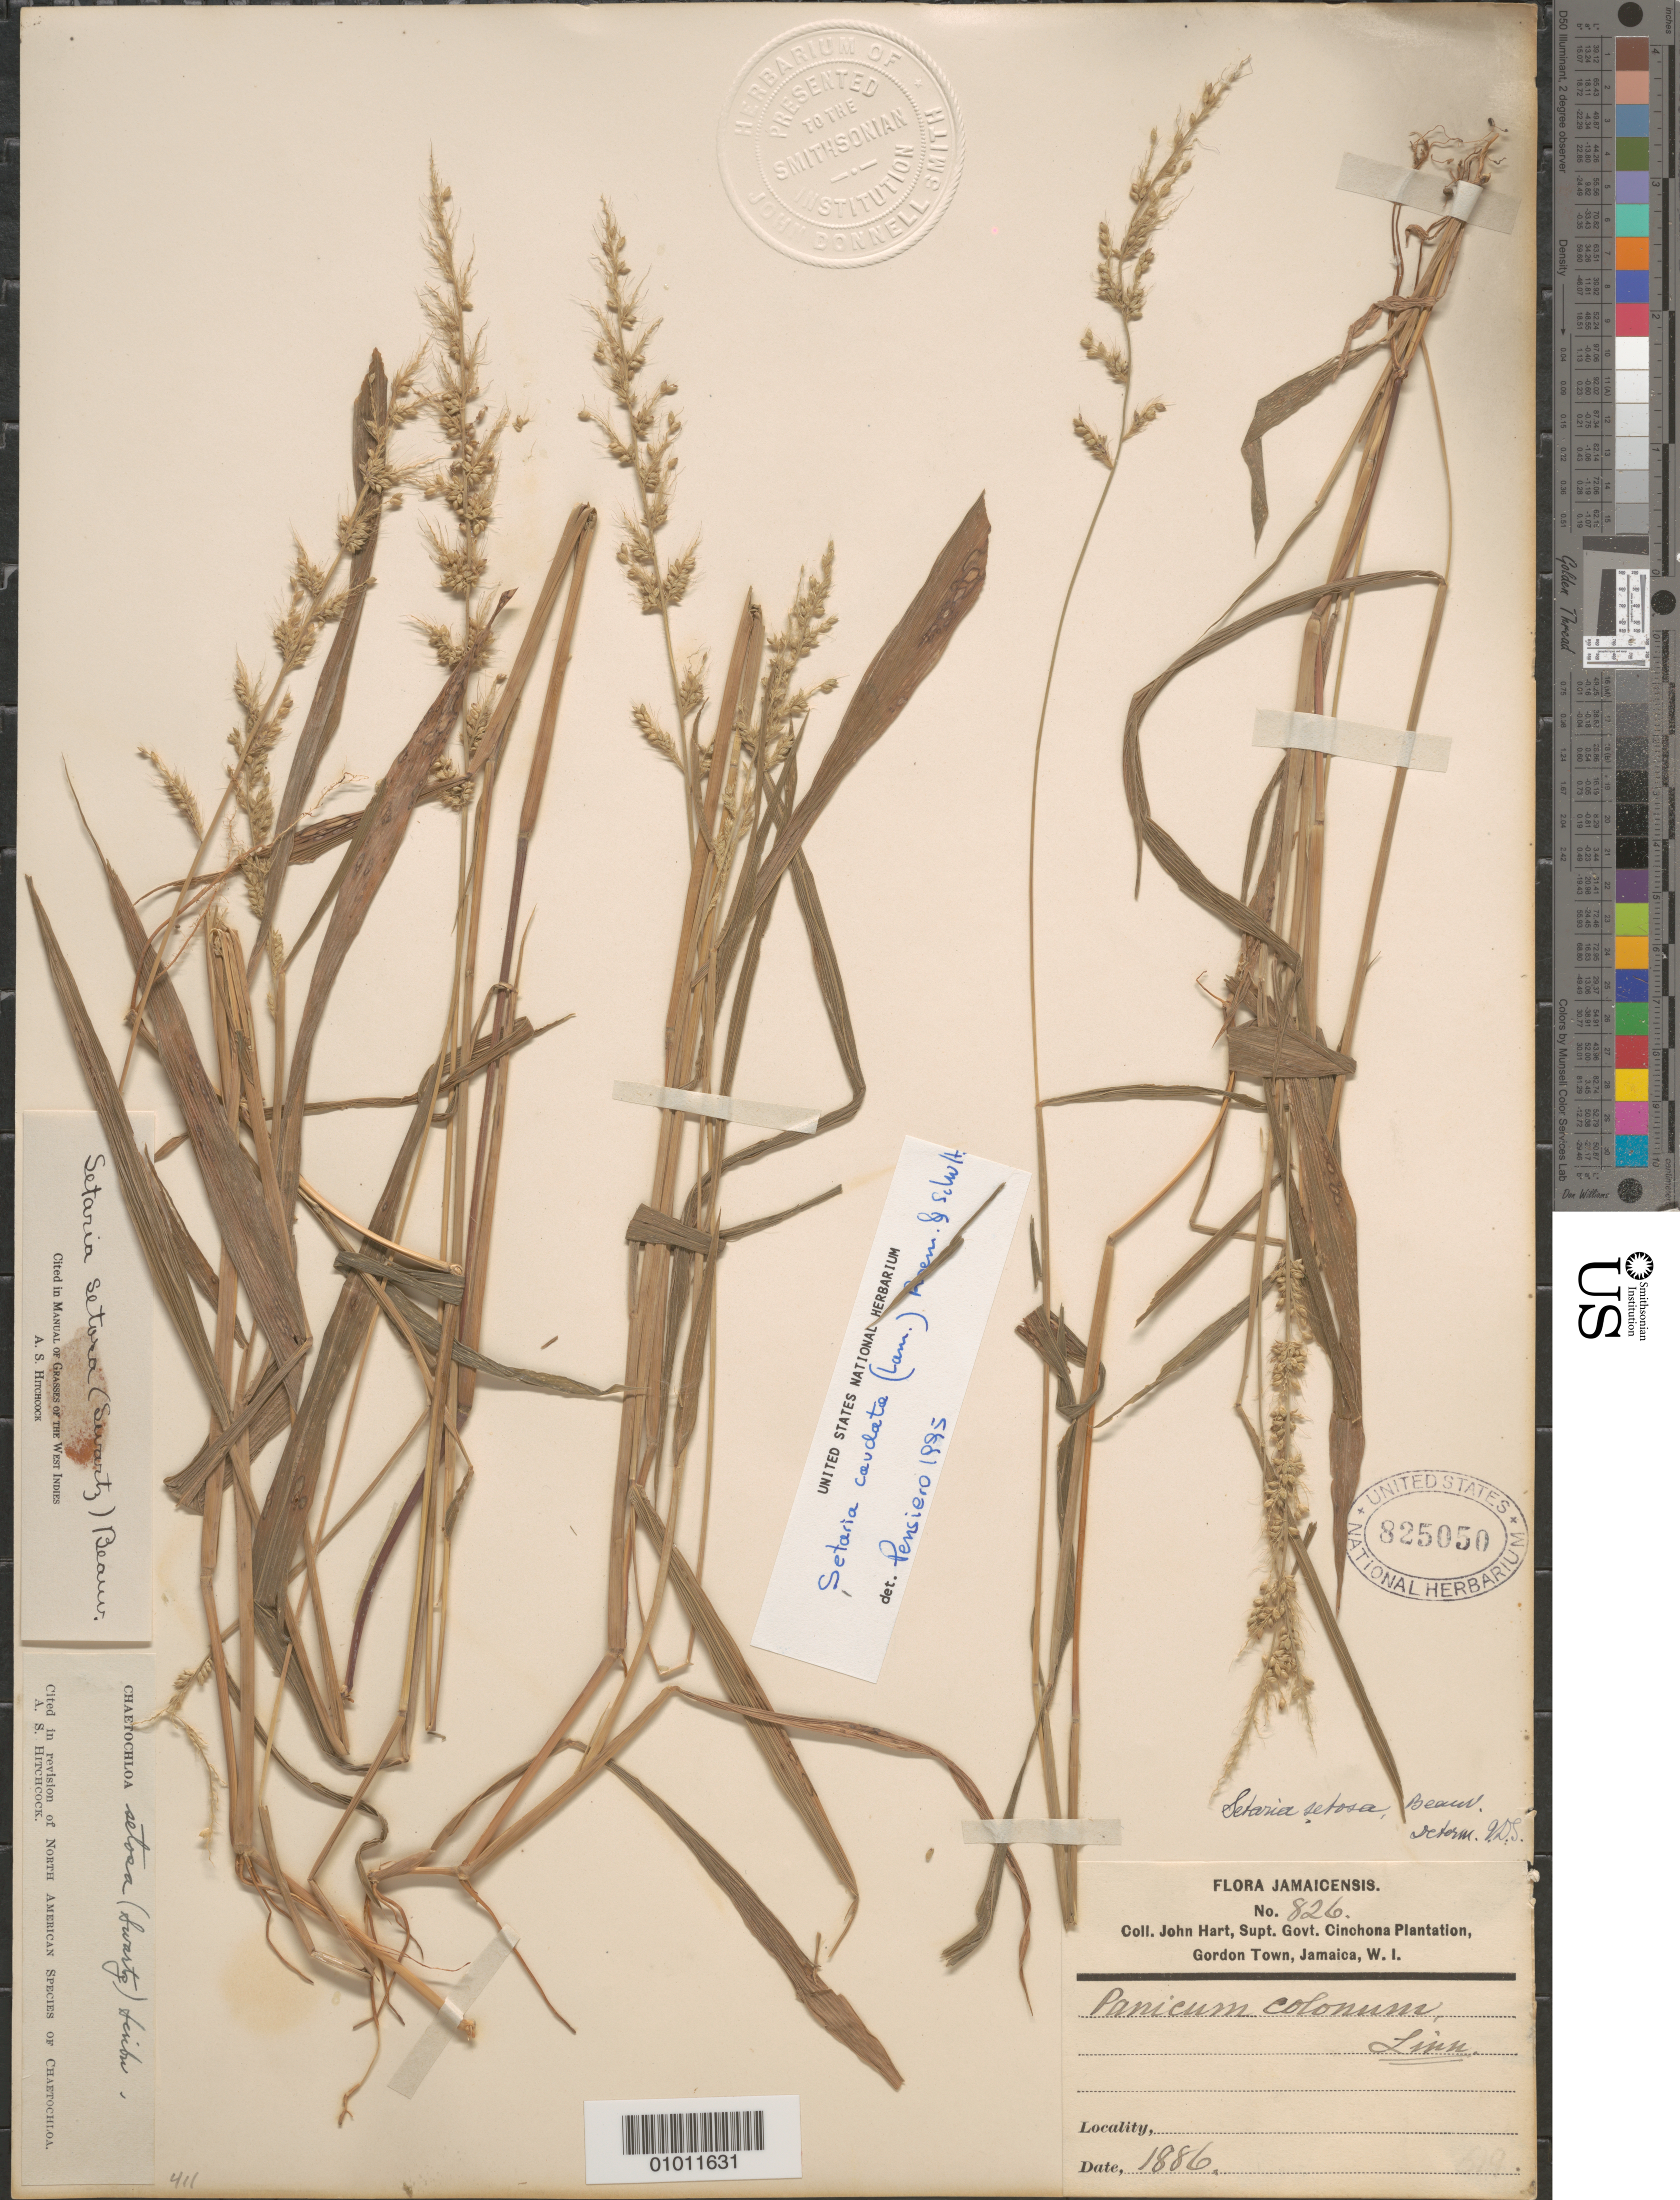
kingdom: Plantae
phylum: Tracheophyta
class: Liliopsida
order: Poales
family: Poaceae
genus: Setaria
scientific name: Setaria setosa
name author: (Sw.) P. Beauv.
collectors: J. Hart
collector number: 826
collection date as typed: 1886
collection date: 1886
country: Jamaica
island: Jamaica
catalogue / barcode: US 825050